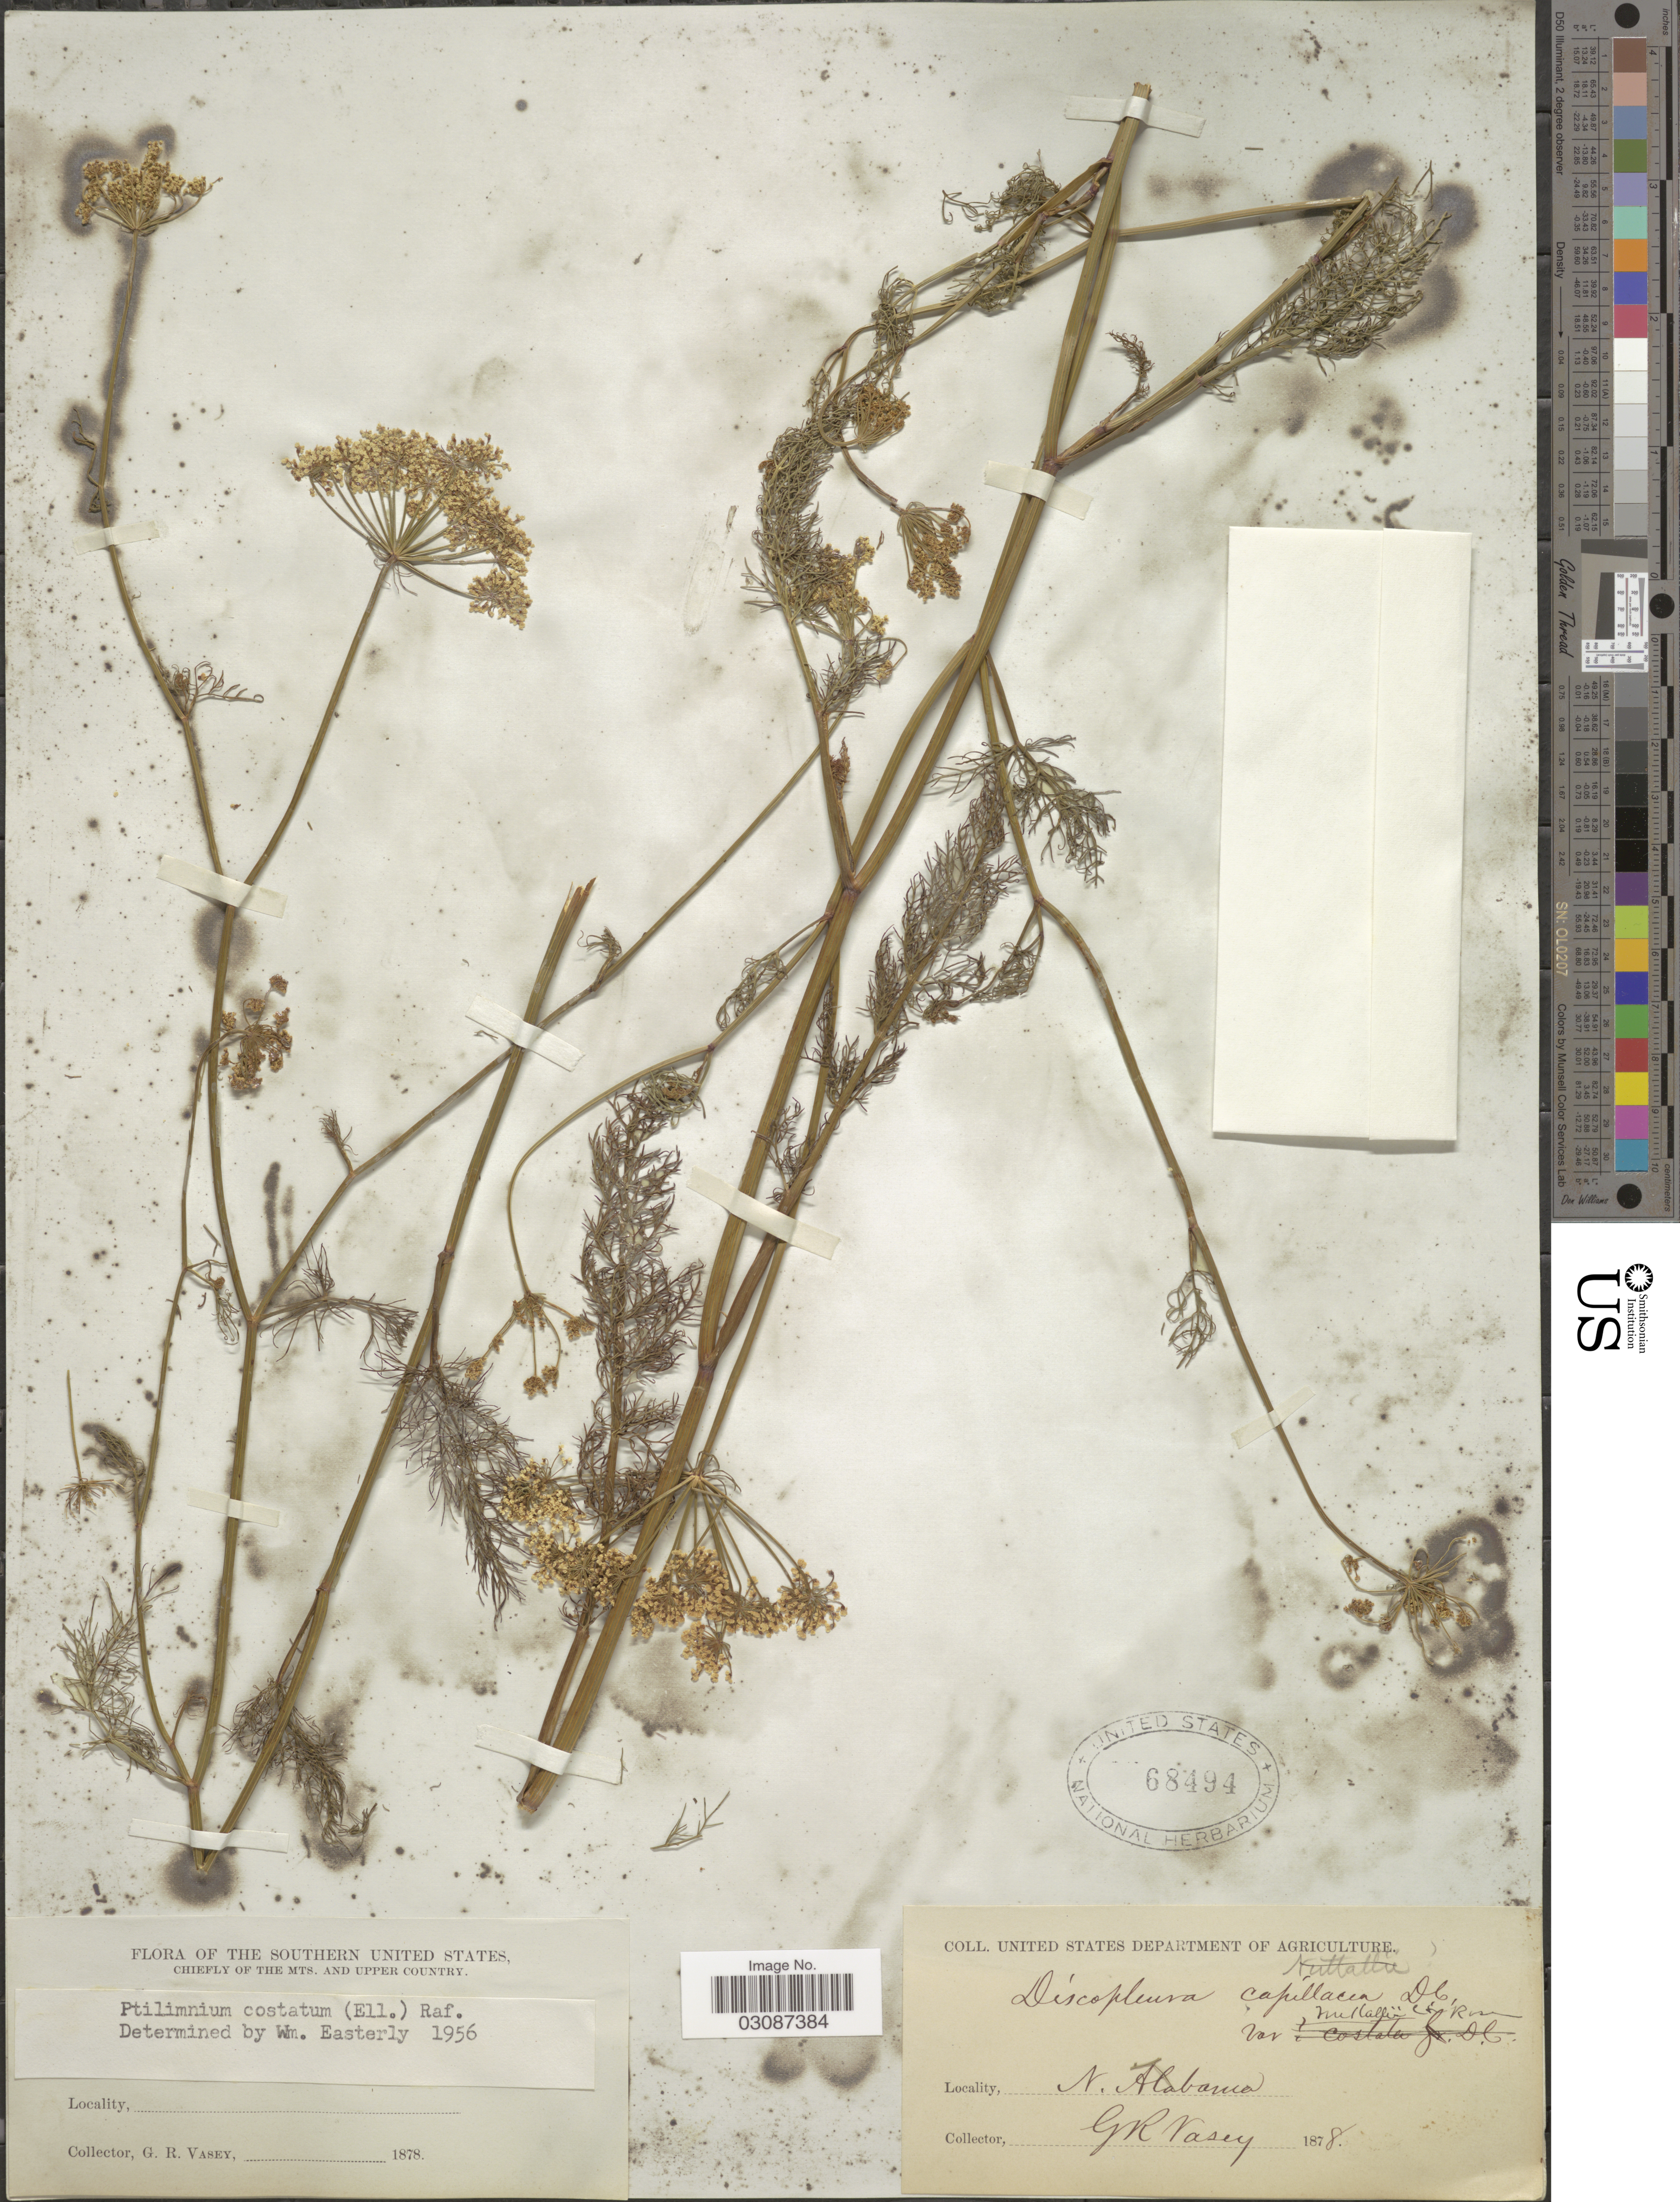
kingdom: Plantae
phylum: Tracheophyta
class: Magnoliopsida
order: Apiales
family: Apiaceae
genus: Ptilimnium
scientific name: Ptilimnium costatum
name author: (Elliott) Raf.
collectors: G. R. Vasey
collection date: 1878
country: United States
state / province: Alabama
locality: N. Alabama. The Southern United States, Chiefly on the Mts. and Upper Country.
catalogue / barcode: US 68494